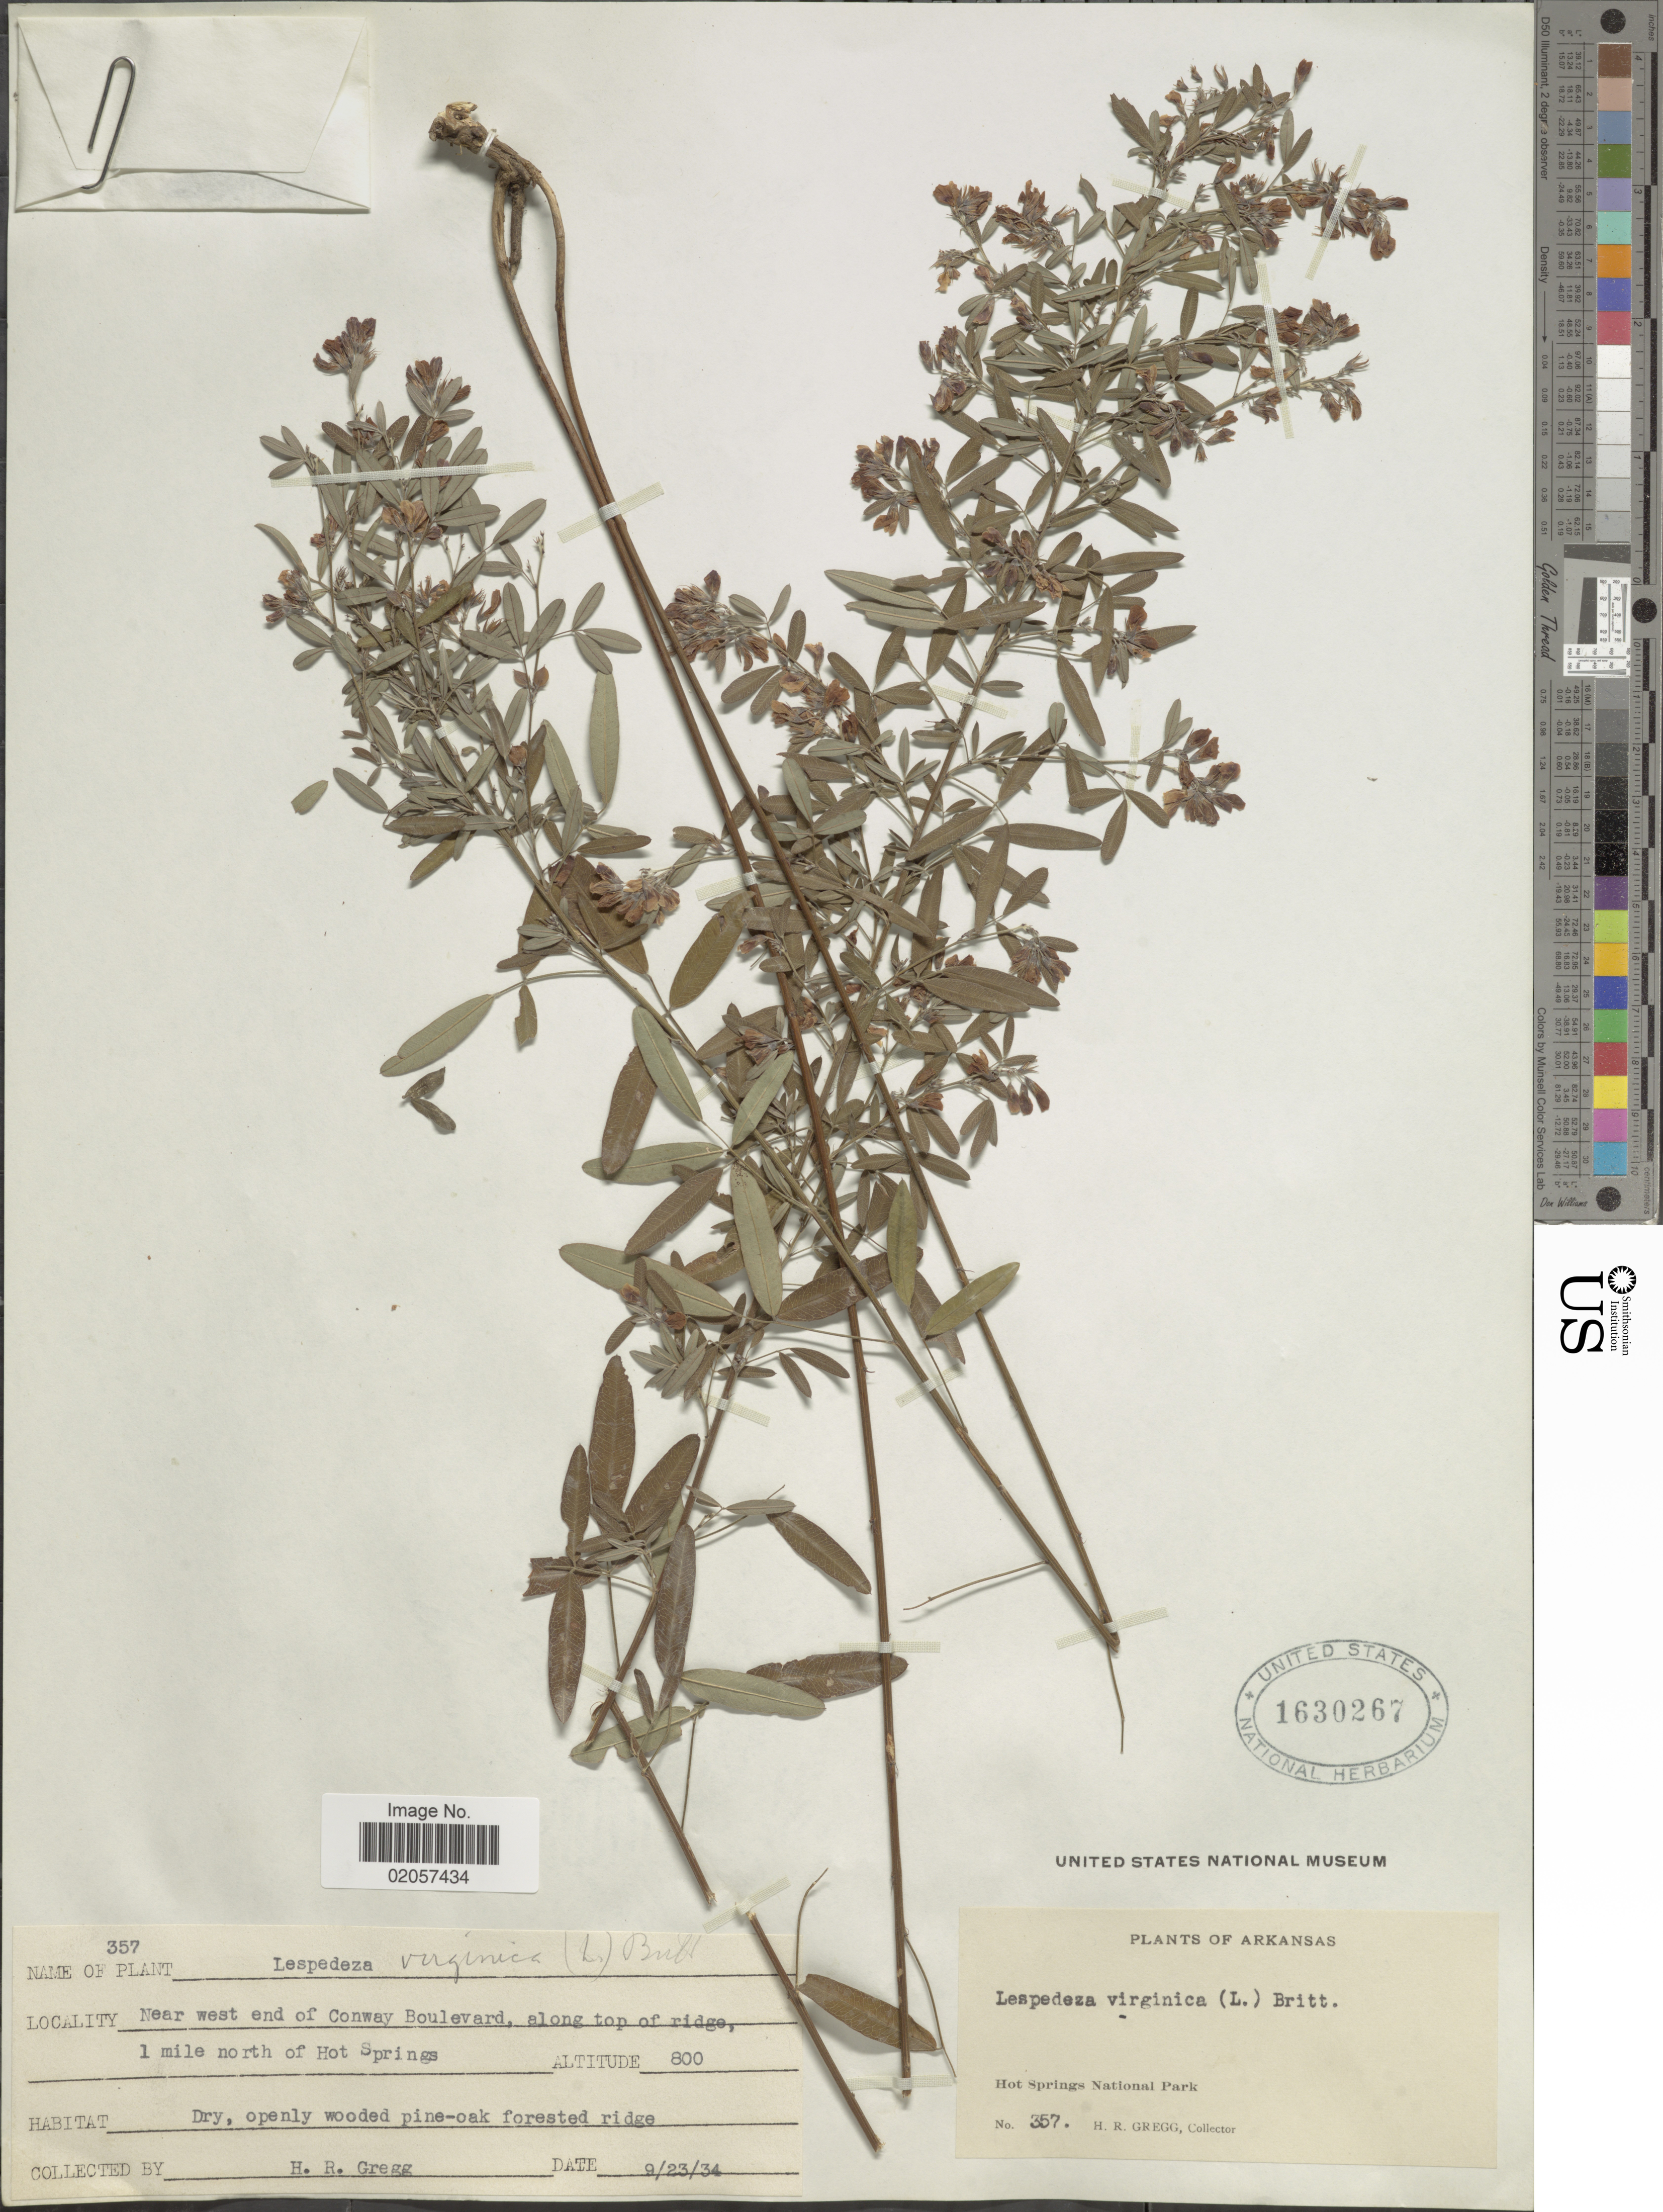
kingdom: Plantae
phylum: Tracheophyta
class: Magnoliopsida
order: Fabales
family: Fabaceae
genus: Lespedeza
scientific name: Lespedeza virginica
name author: (L.) Britton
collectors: H. Gregg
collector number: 357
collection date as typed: Transcribed d/m/y: 23/9/34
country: United States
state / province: Arkansas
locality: Arkansas, Near west end of Conway Boulevard, along top of ridge 1 miles north of Hot Springs. National Park.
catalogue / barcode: US 1630267